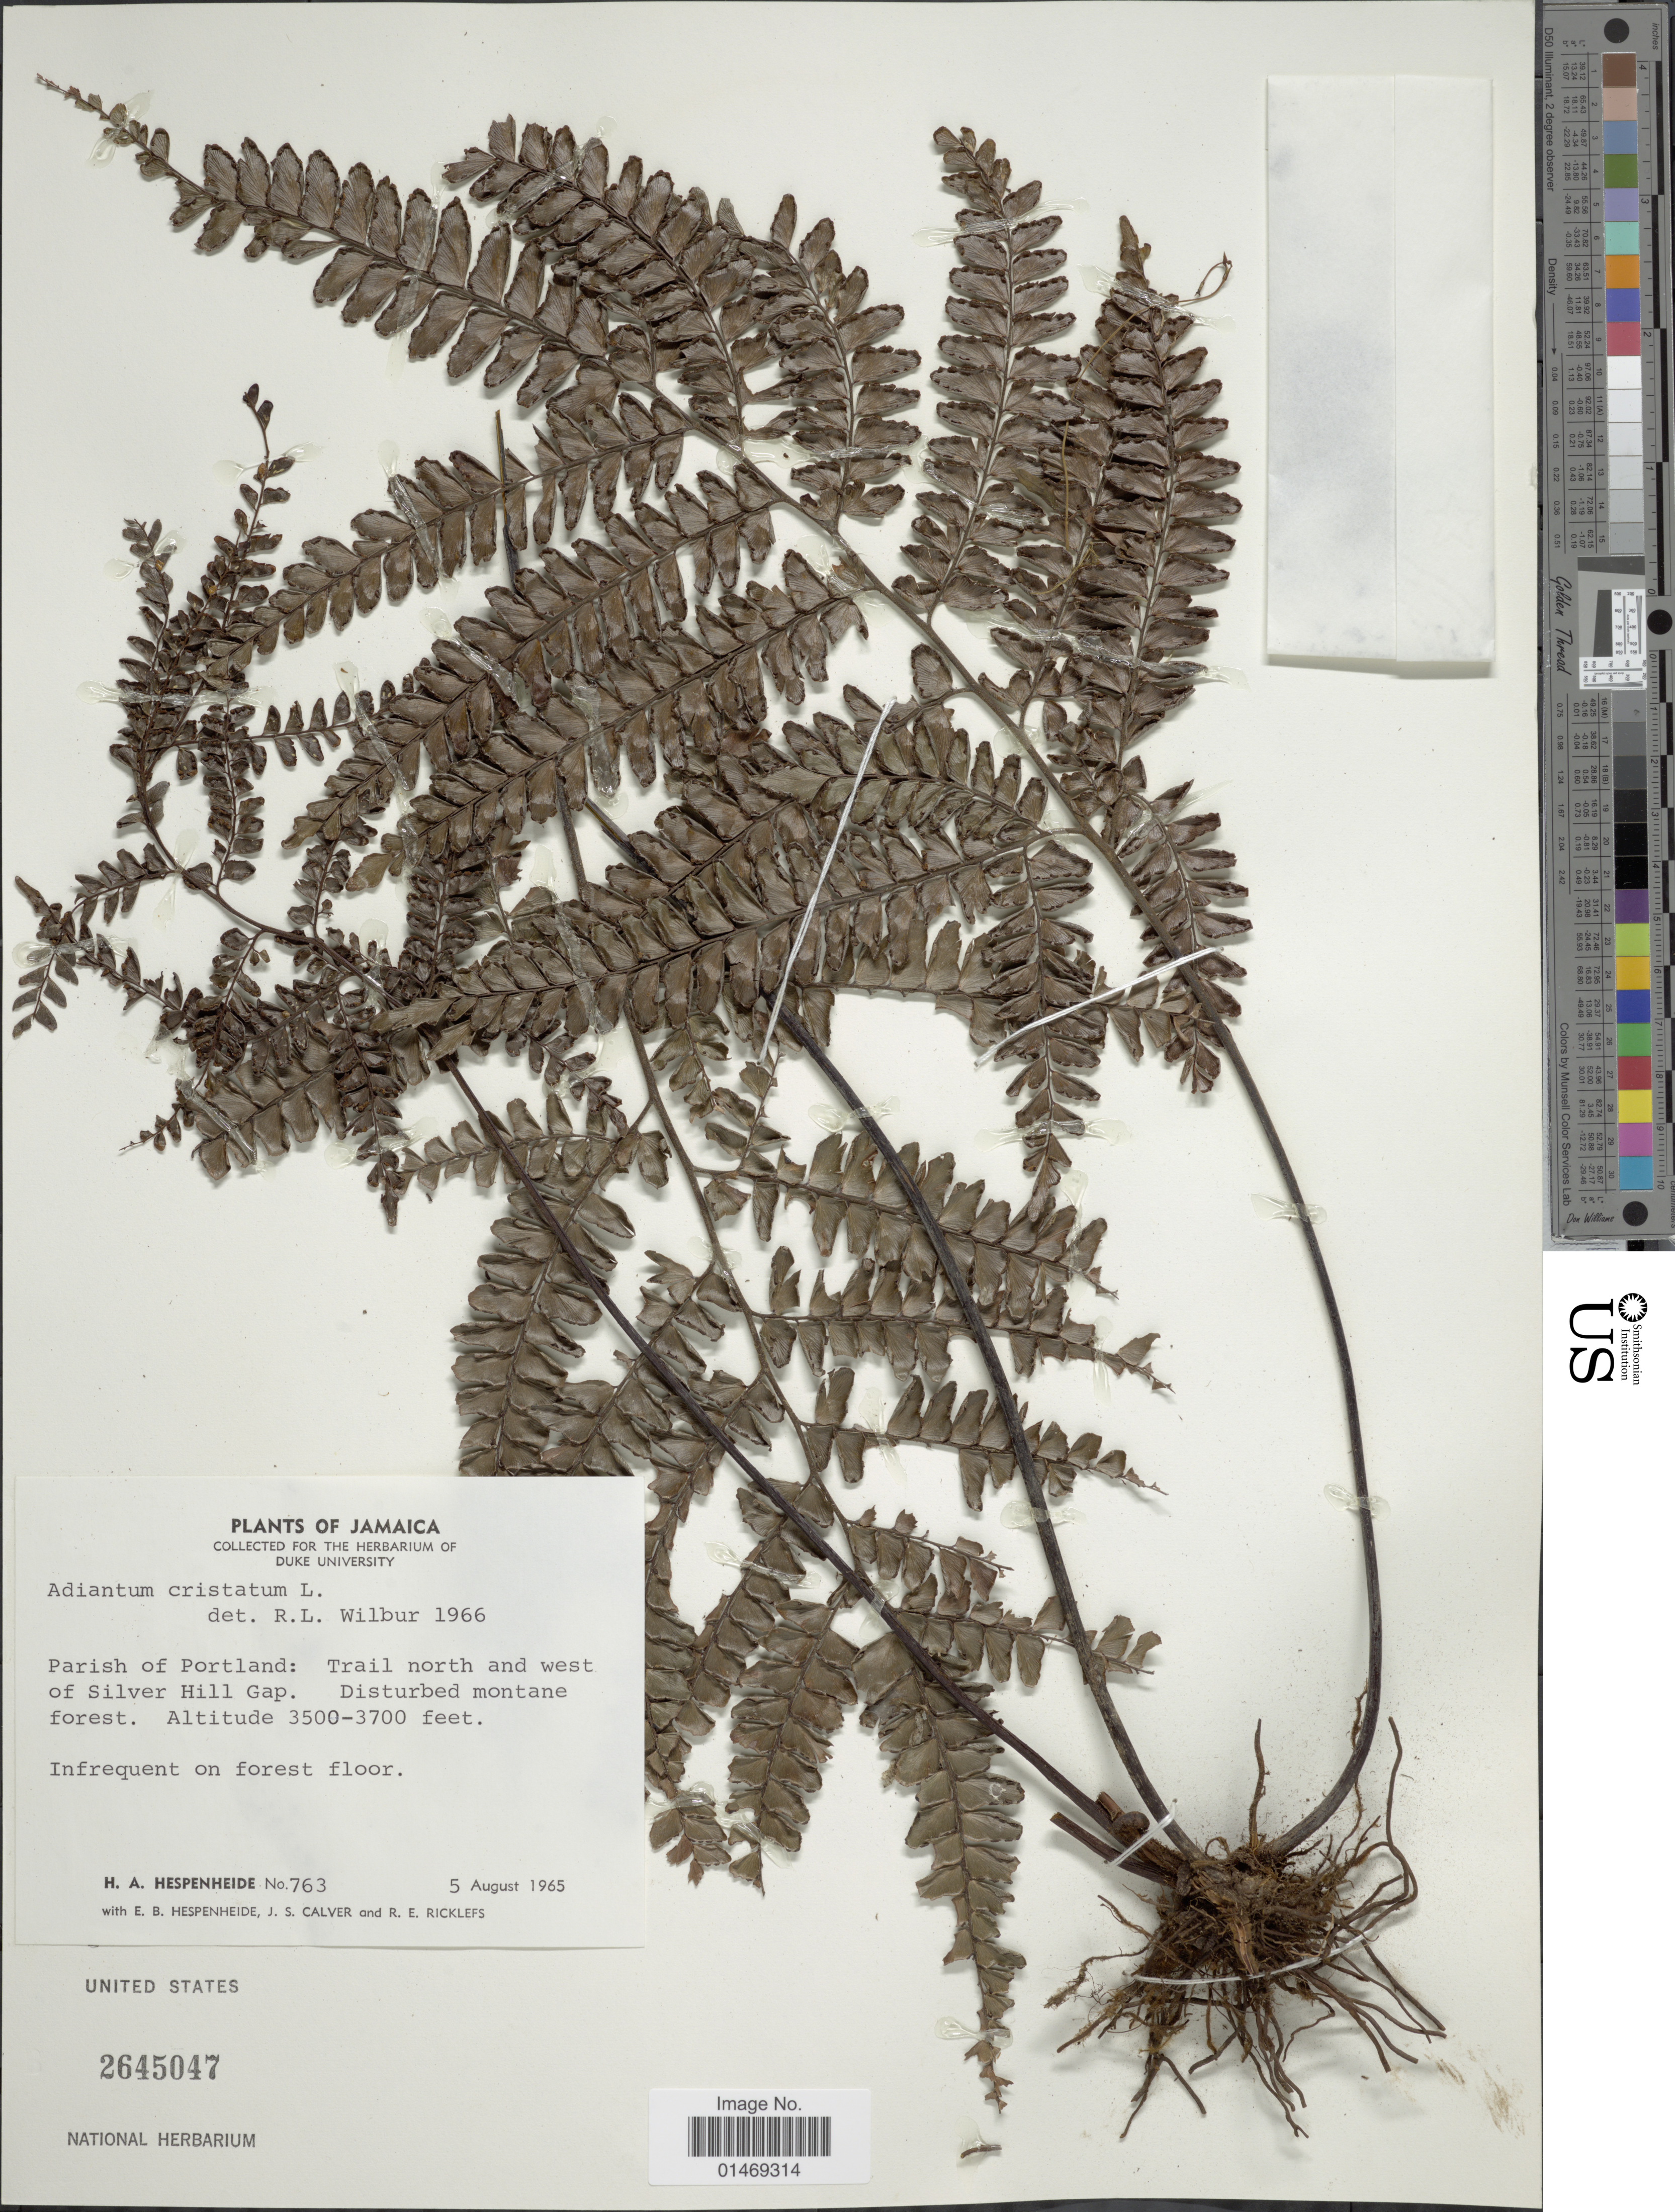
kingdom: Plantae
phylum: Tracheophyta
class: Polypodiopsida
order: Polypodiales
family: Pteridaceae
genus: Adiantum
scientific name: Adiantum pyramidale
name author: (L.) Willd.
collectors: H. Hespendheide, E. Hespenheide, J. Calver & R. Ricklefs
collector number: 763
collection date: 1966-08-05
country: Jamaica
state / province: Portland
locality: Parish of Portland: Trail north and west of Silver Hill Gap. Disturbed montane forest.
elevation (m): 1067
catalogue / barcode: US 2645047